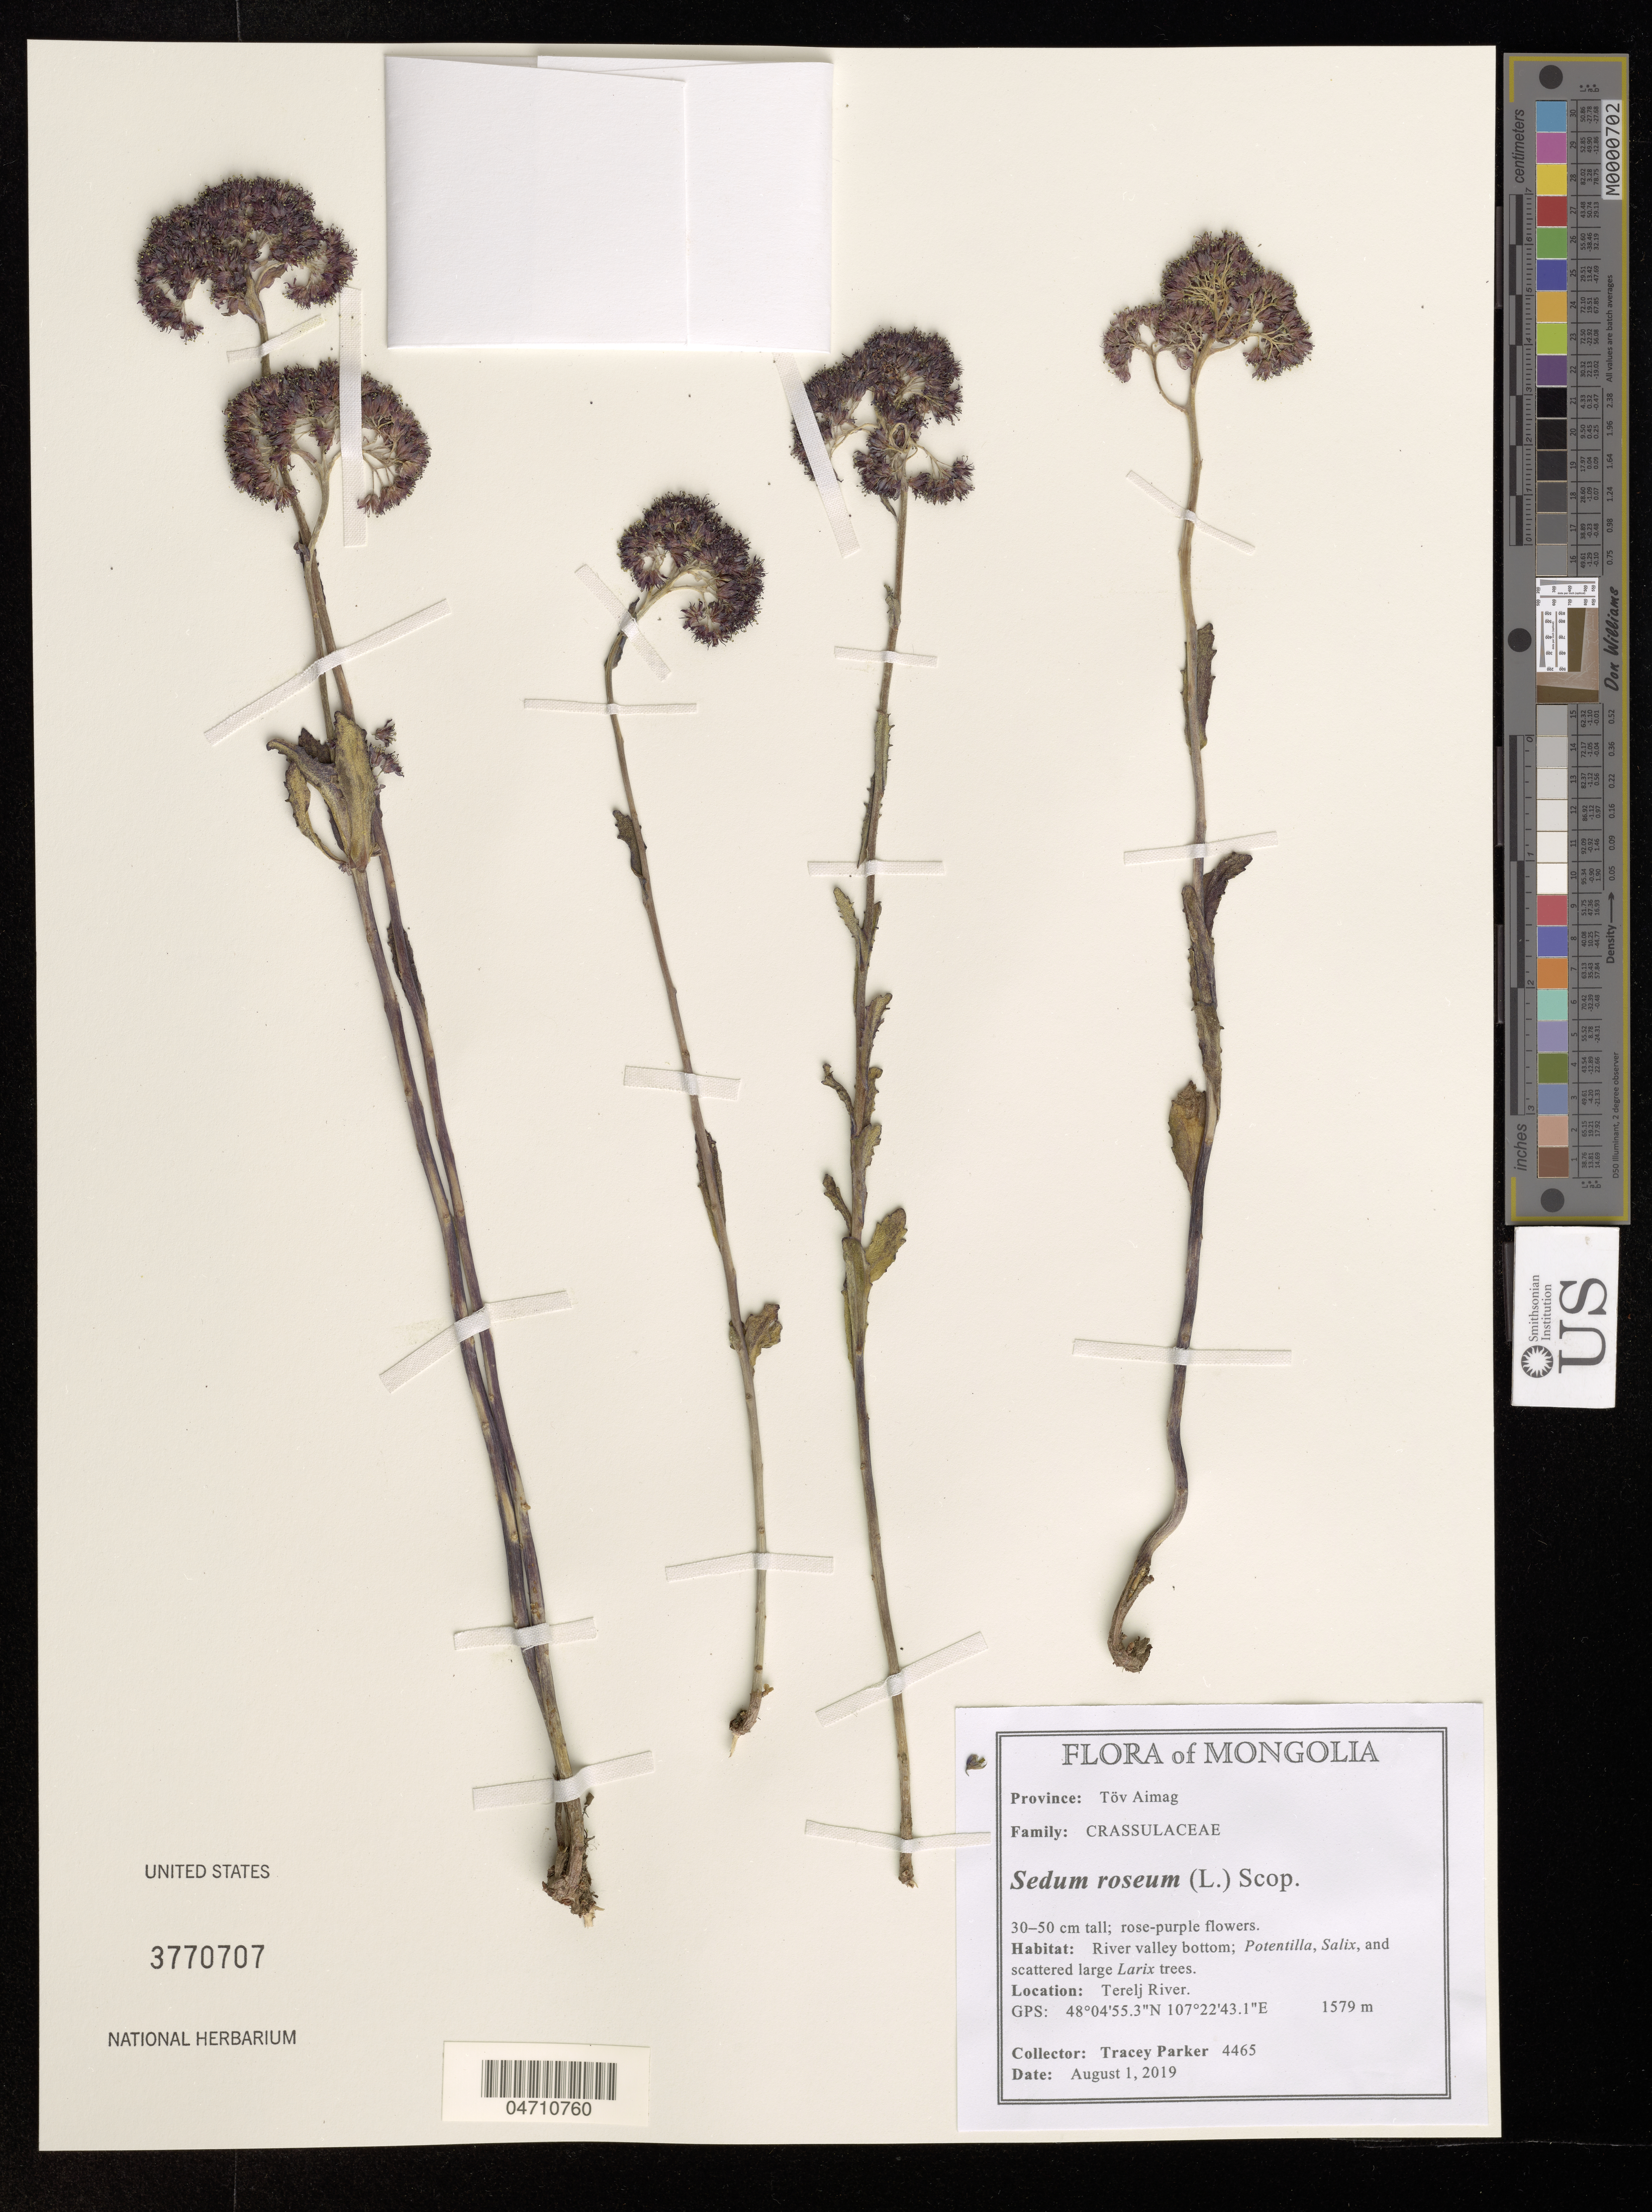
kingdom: Plantae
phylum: Tracheophyta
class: Magnoliopsida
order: Saxifragales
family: Crassulaceae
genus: Sedum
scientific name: Sedum roseum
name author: (L.) Scop.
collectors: T. Parker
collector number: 4465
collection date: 2019-08-01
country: Mongolia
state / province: Tov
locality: Terelj River.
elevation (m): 1579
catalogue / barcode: US 3770707